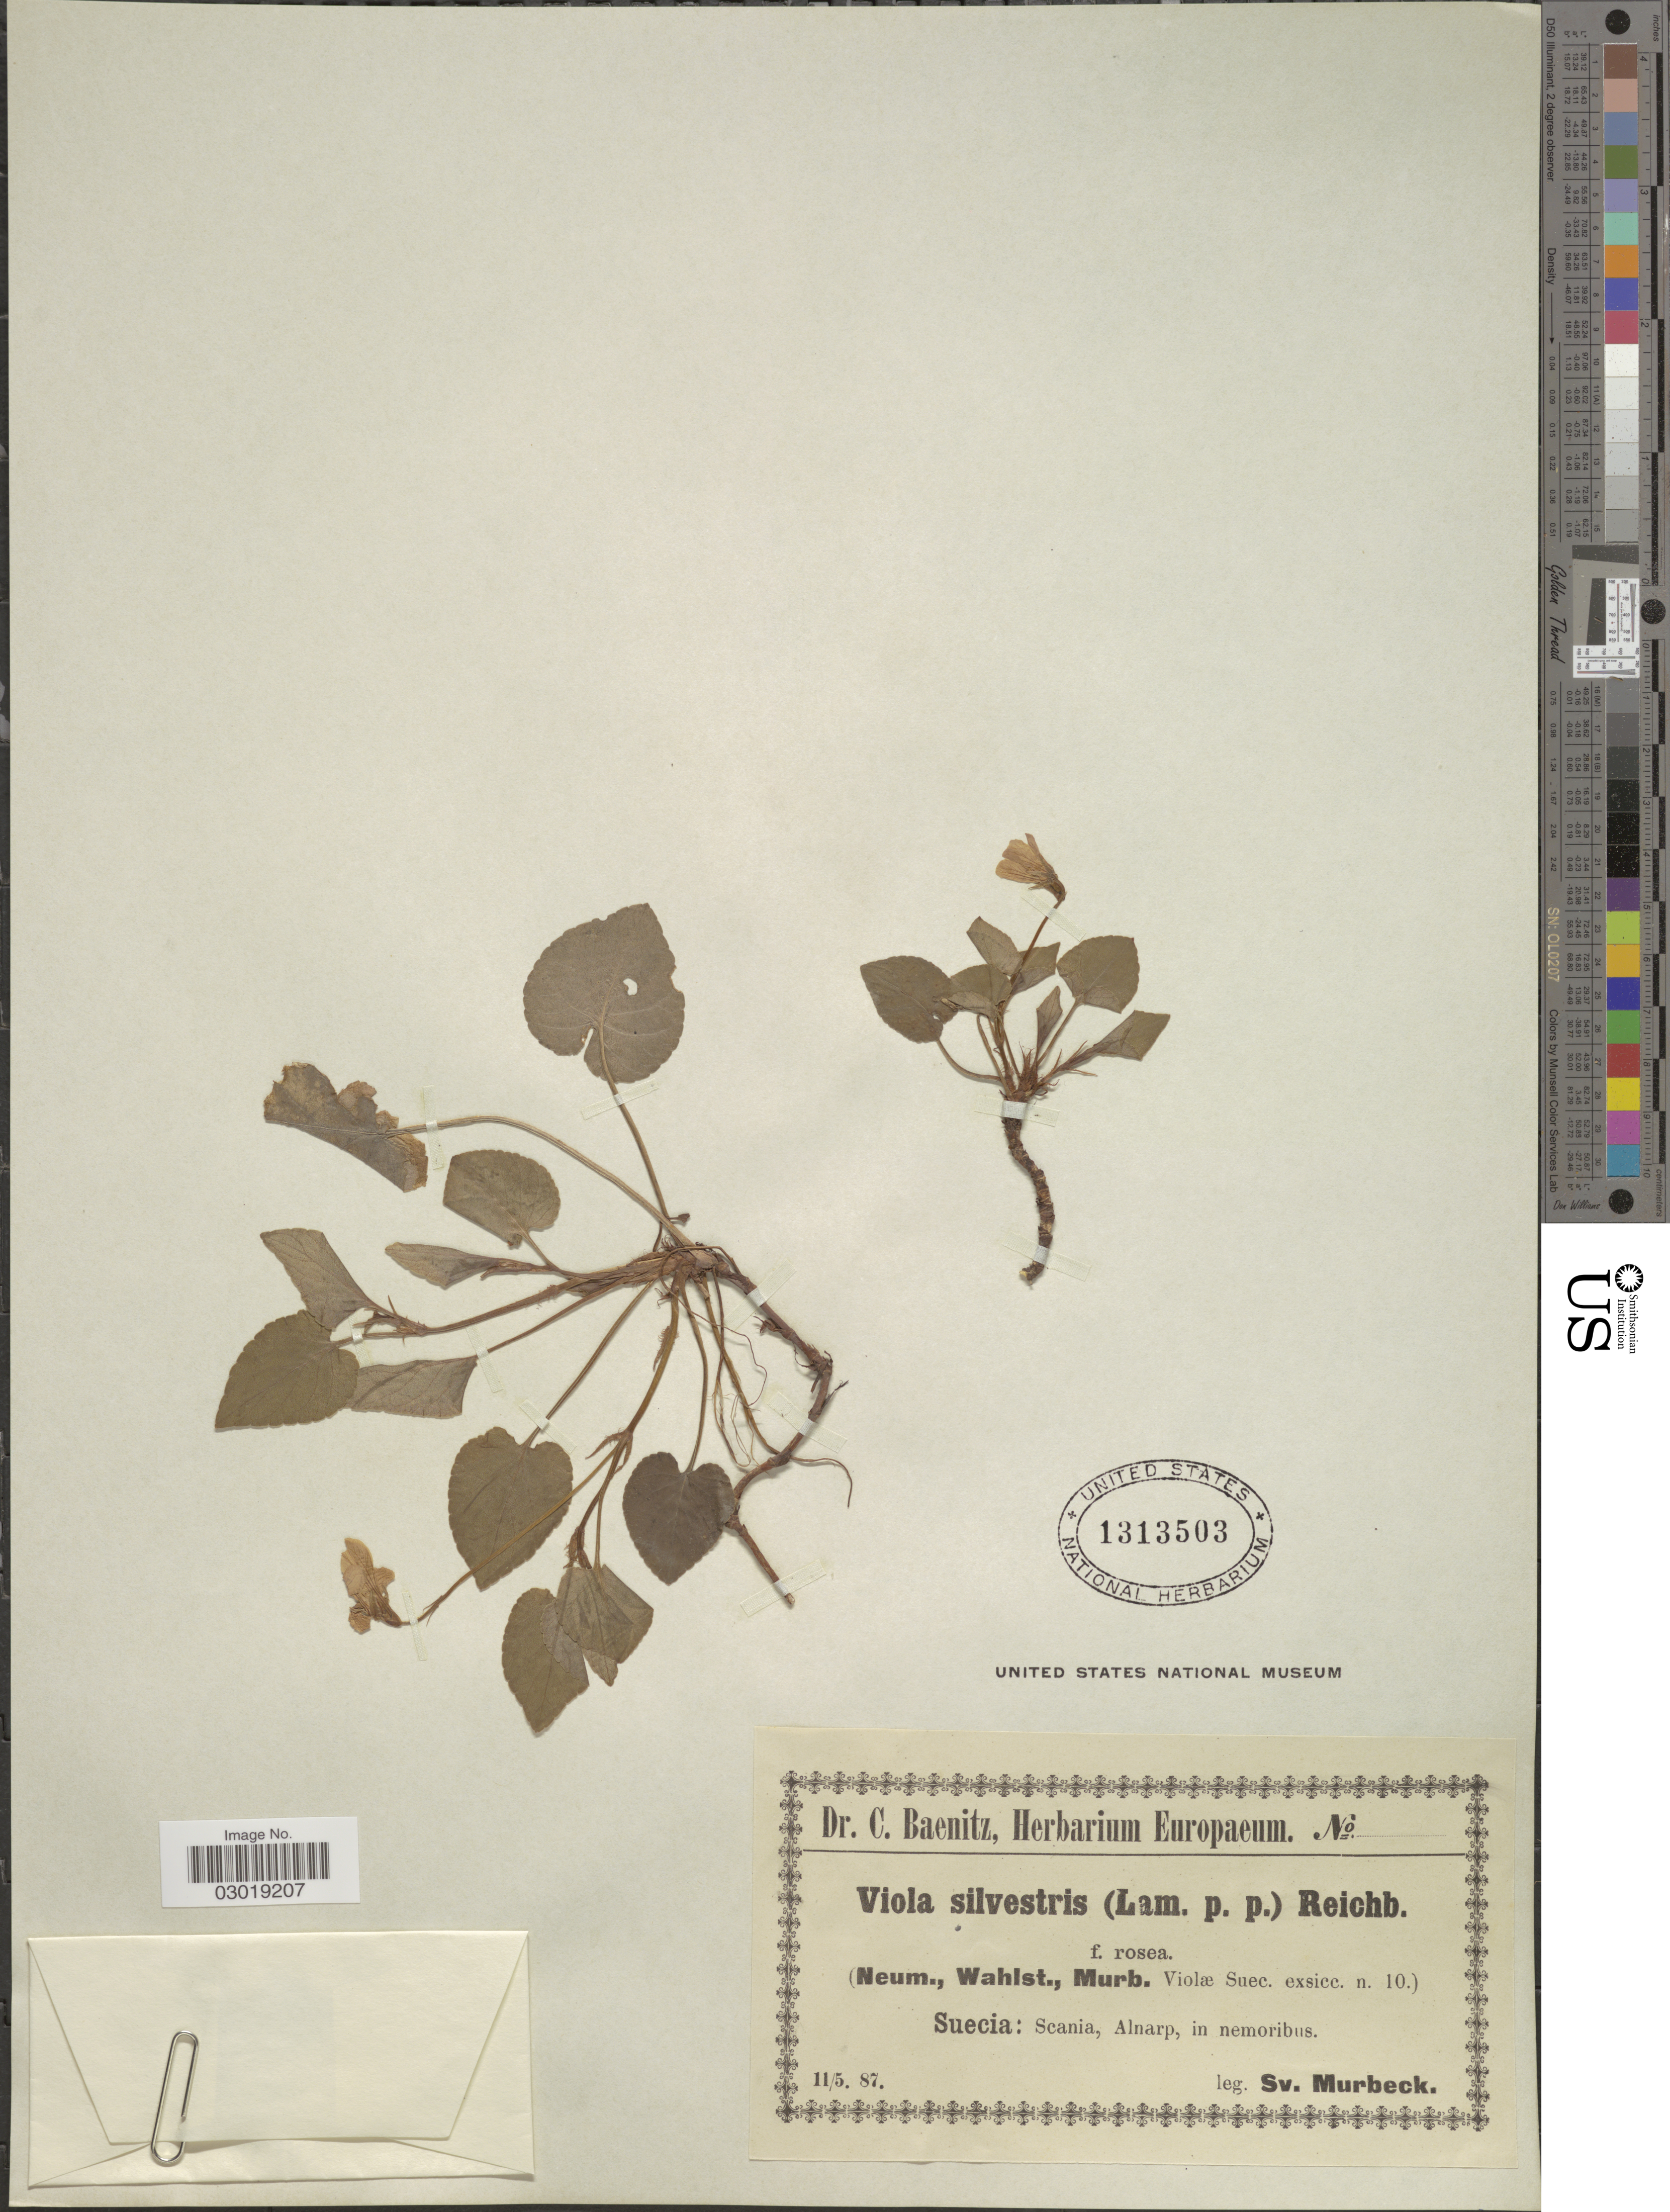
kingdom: Plantae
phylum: Tracheophyta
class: Magnoliopsida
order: Malpighiales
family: Violaceae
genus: Viola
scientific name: Viola sylvestris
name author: Lam.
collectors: S. S. Murbeck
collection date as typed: Transcribed d/m/y: 11/5/87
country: Sweden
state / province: Skåne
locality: Suecia: Scania, Alnarp, in nemoribus.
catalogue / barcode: US 1313503